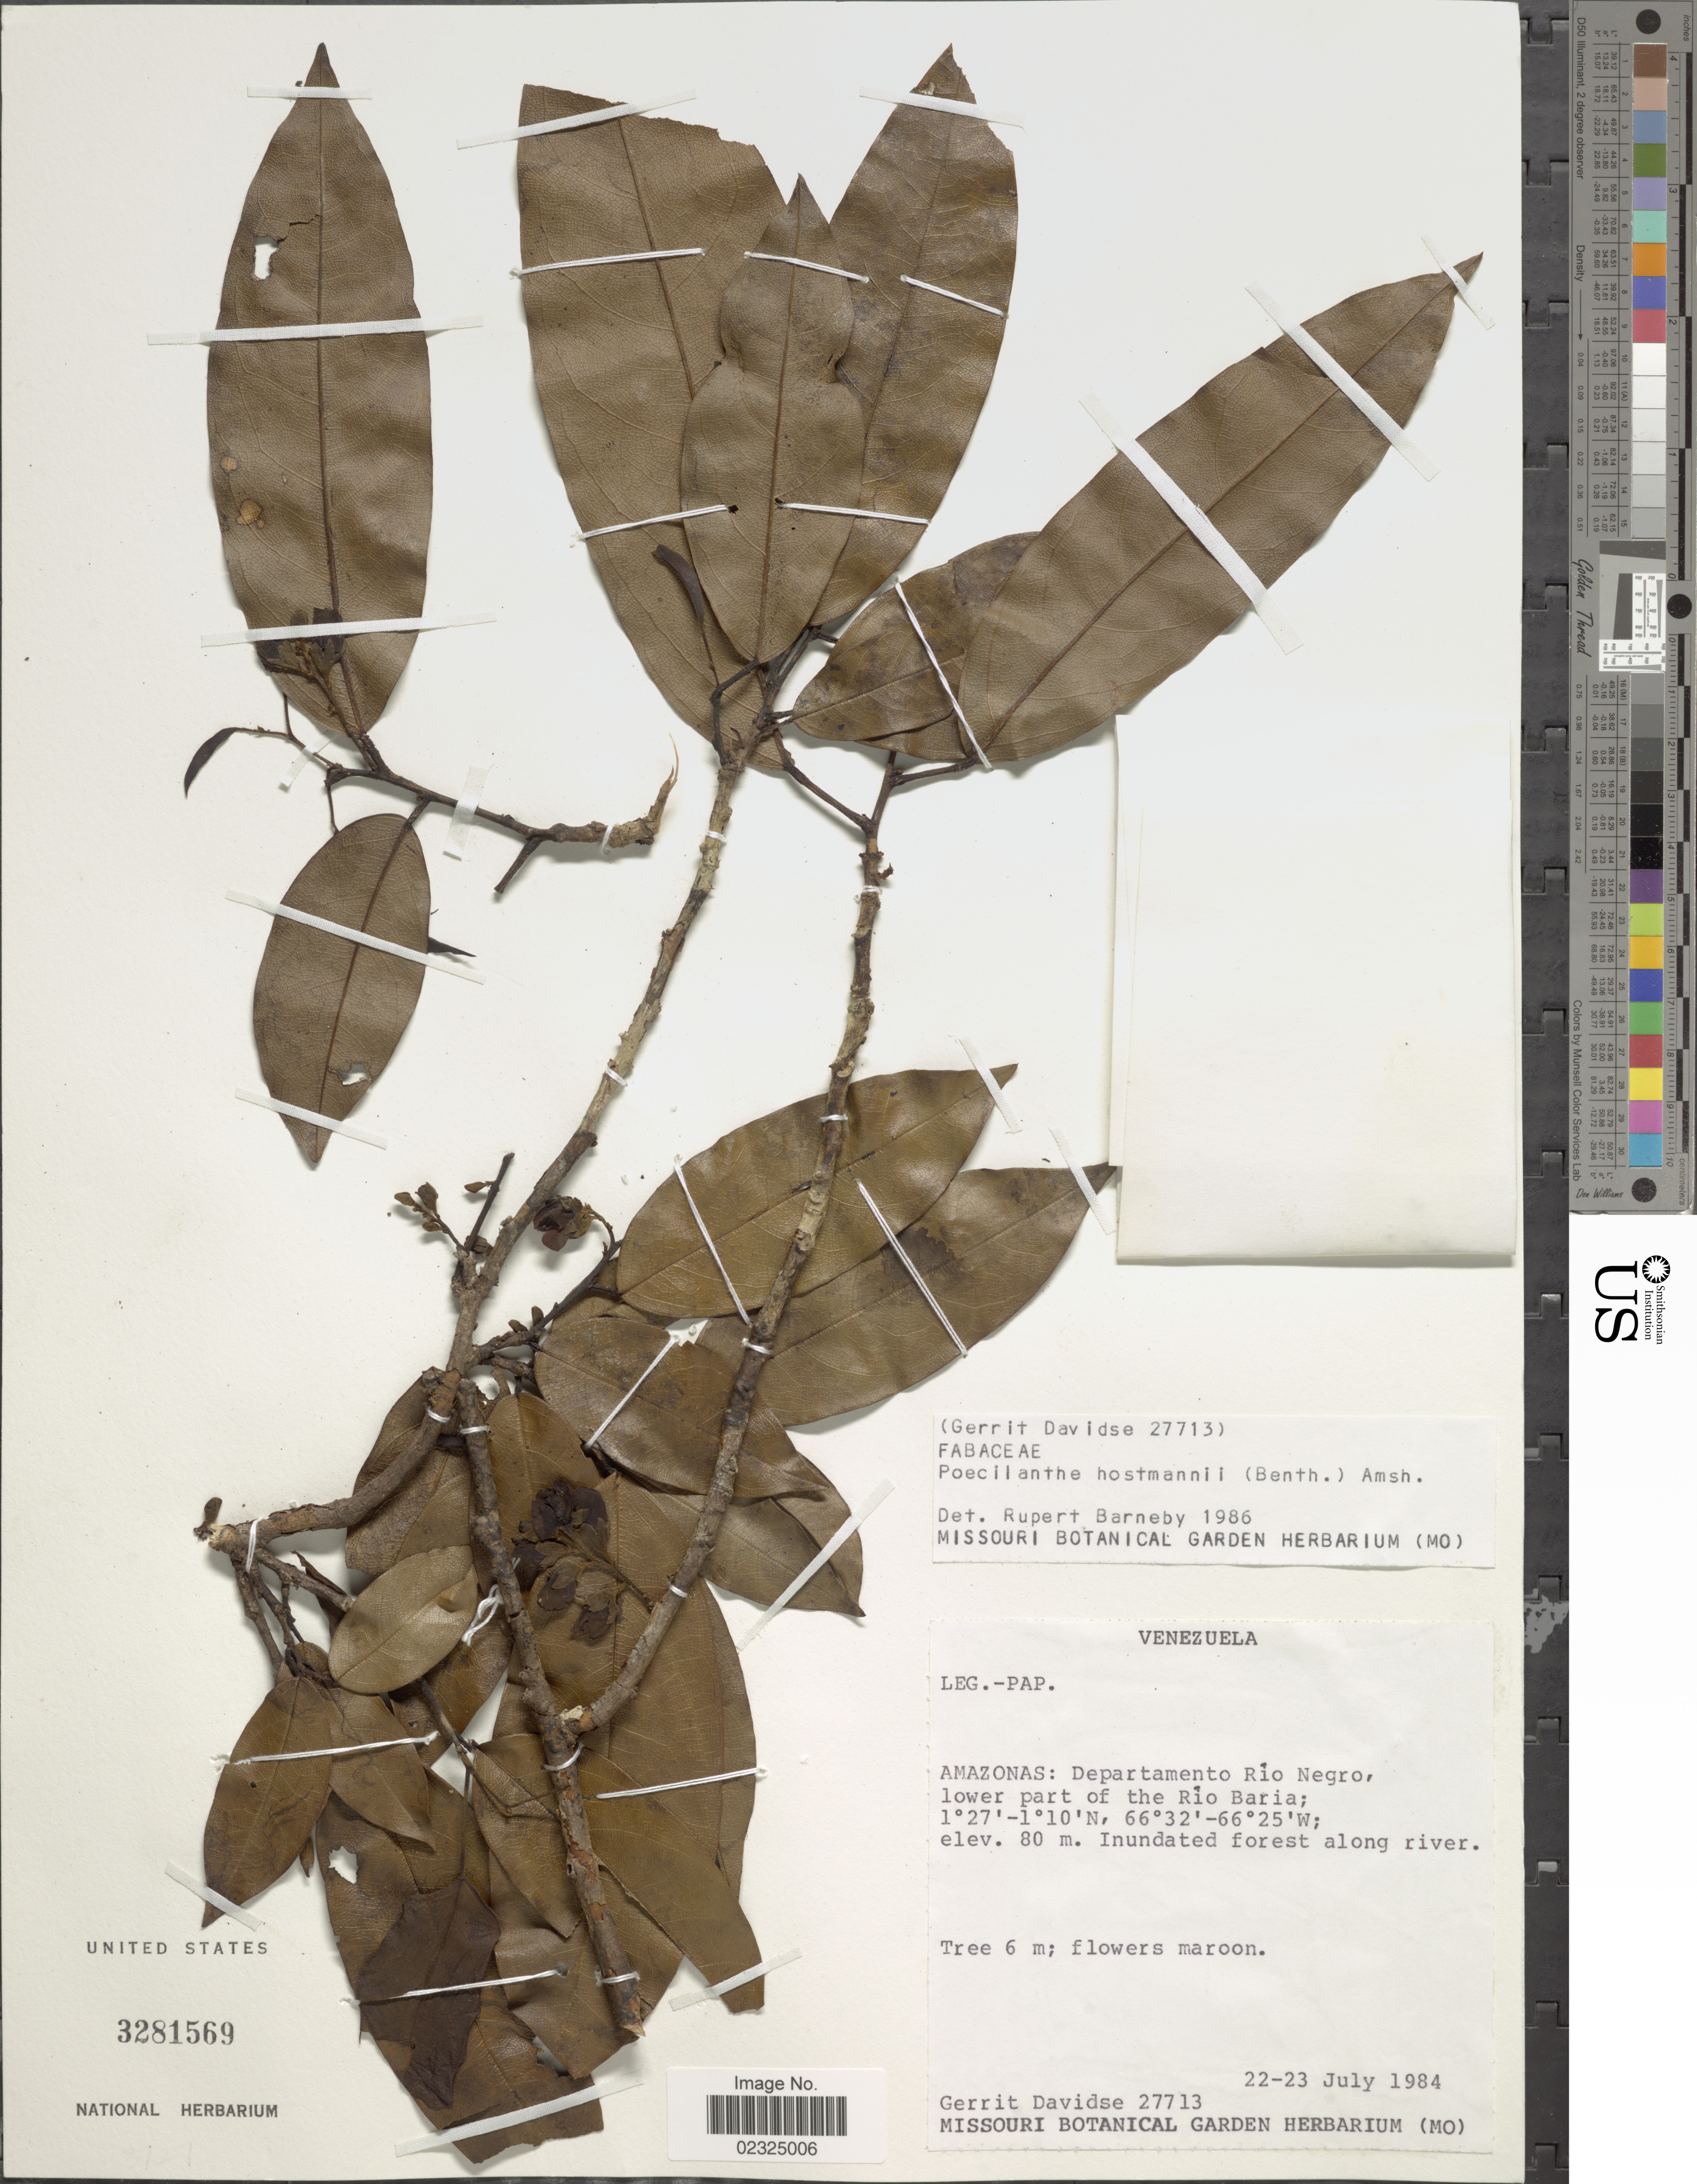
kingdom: Plantae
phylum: Tracheophyta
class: Magnoliopsida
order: Fabales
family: Fabaceae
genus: Limadendron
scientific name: Limadendron hostmannii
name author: (Benth.) Meireles & A.M.G. Azevedo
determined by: U.S. National Herbarium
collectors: G. Davidse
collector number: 27713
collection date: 1984-07-22/1984-07-23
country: Venezuela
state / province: Amazonas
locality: Departamento Rio Negro, lower part of the Rio Baria, indundated forest along river.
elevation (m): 80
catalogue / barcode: US 3281569